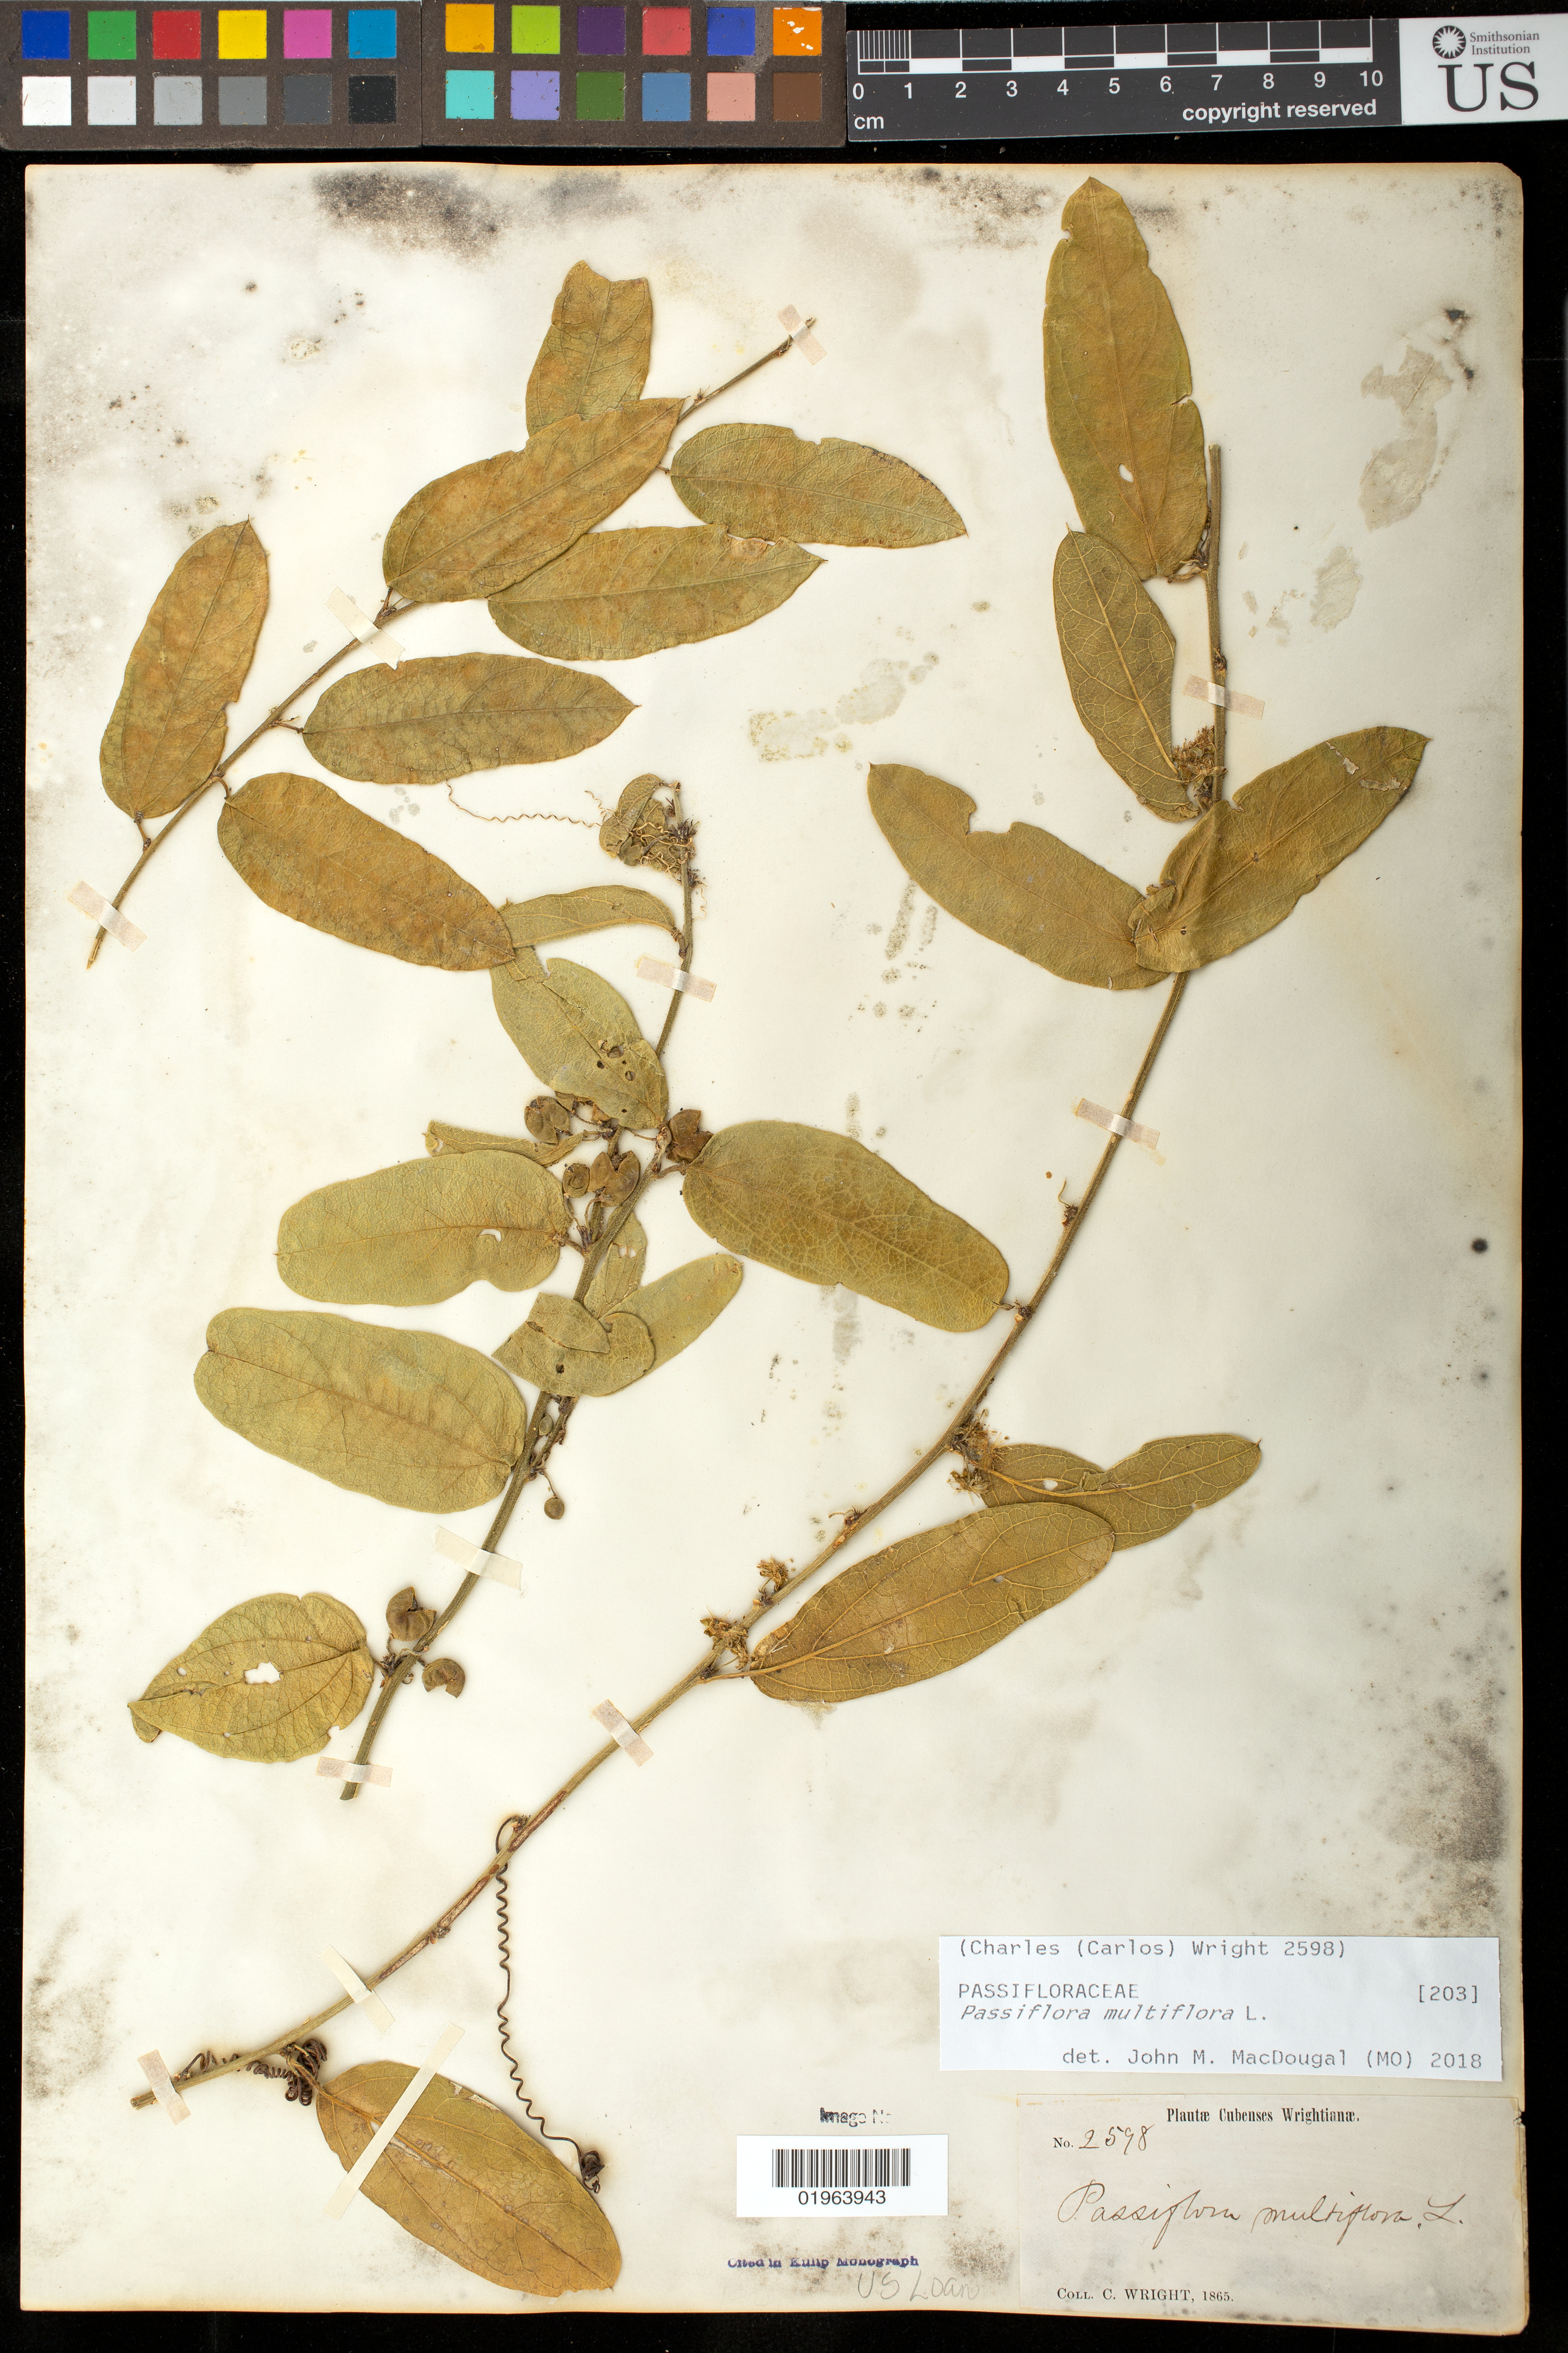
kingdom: Plantae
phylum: Tracheophyta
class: Magnoliopsida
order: Malpighiales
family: Passifloraceae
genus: Passiflora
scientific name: Passiflora multiflora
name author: L.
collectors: C. Wright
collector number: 2598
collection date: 1865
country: Cuba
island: Greater Antilles